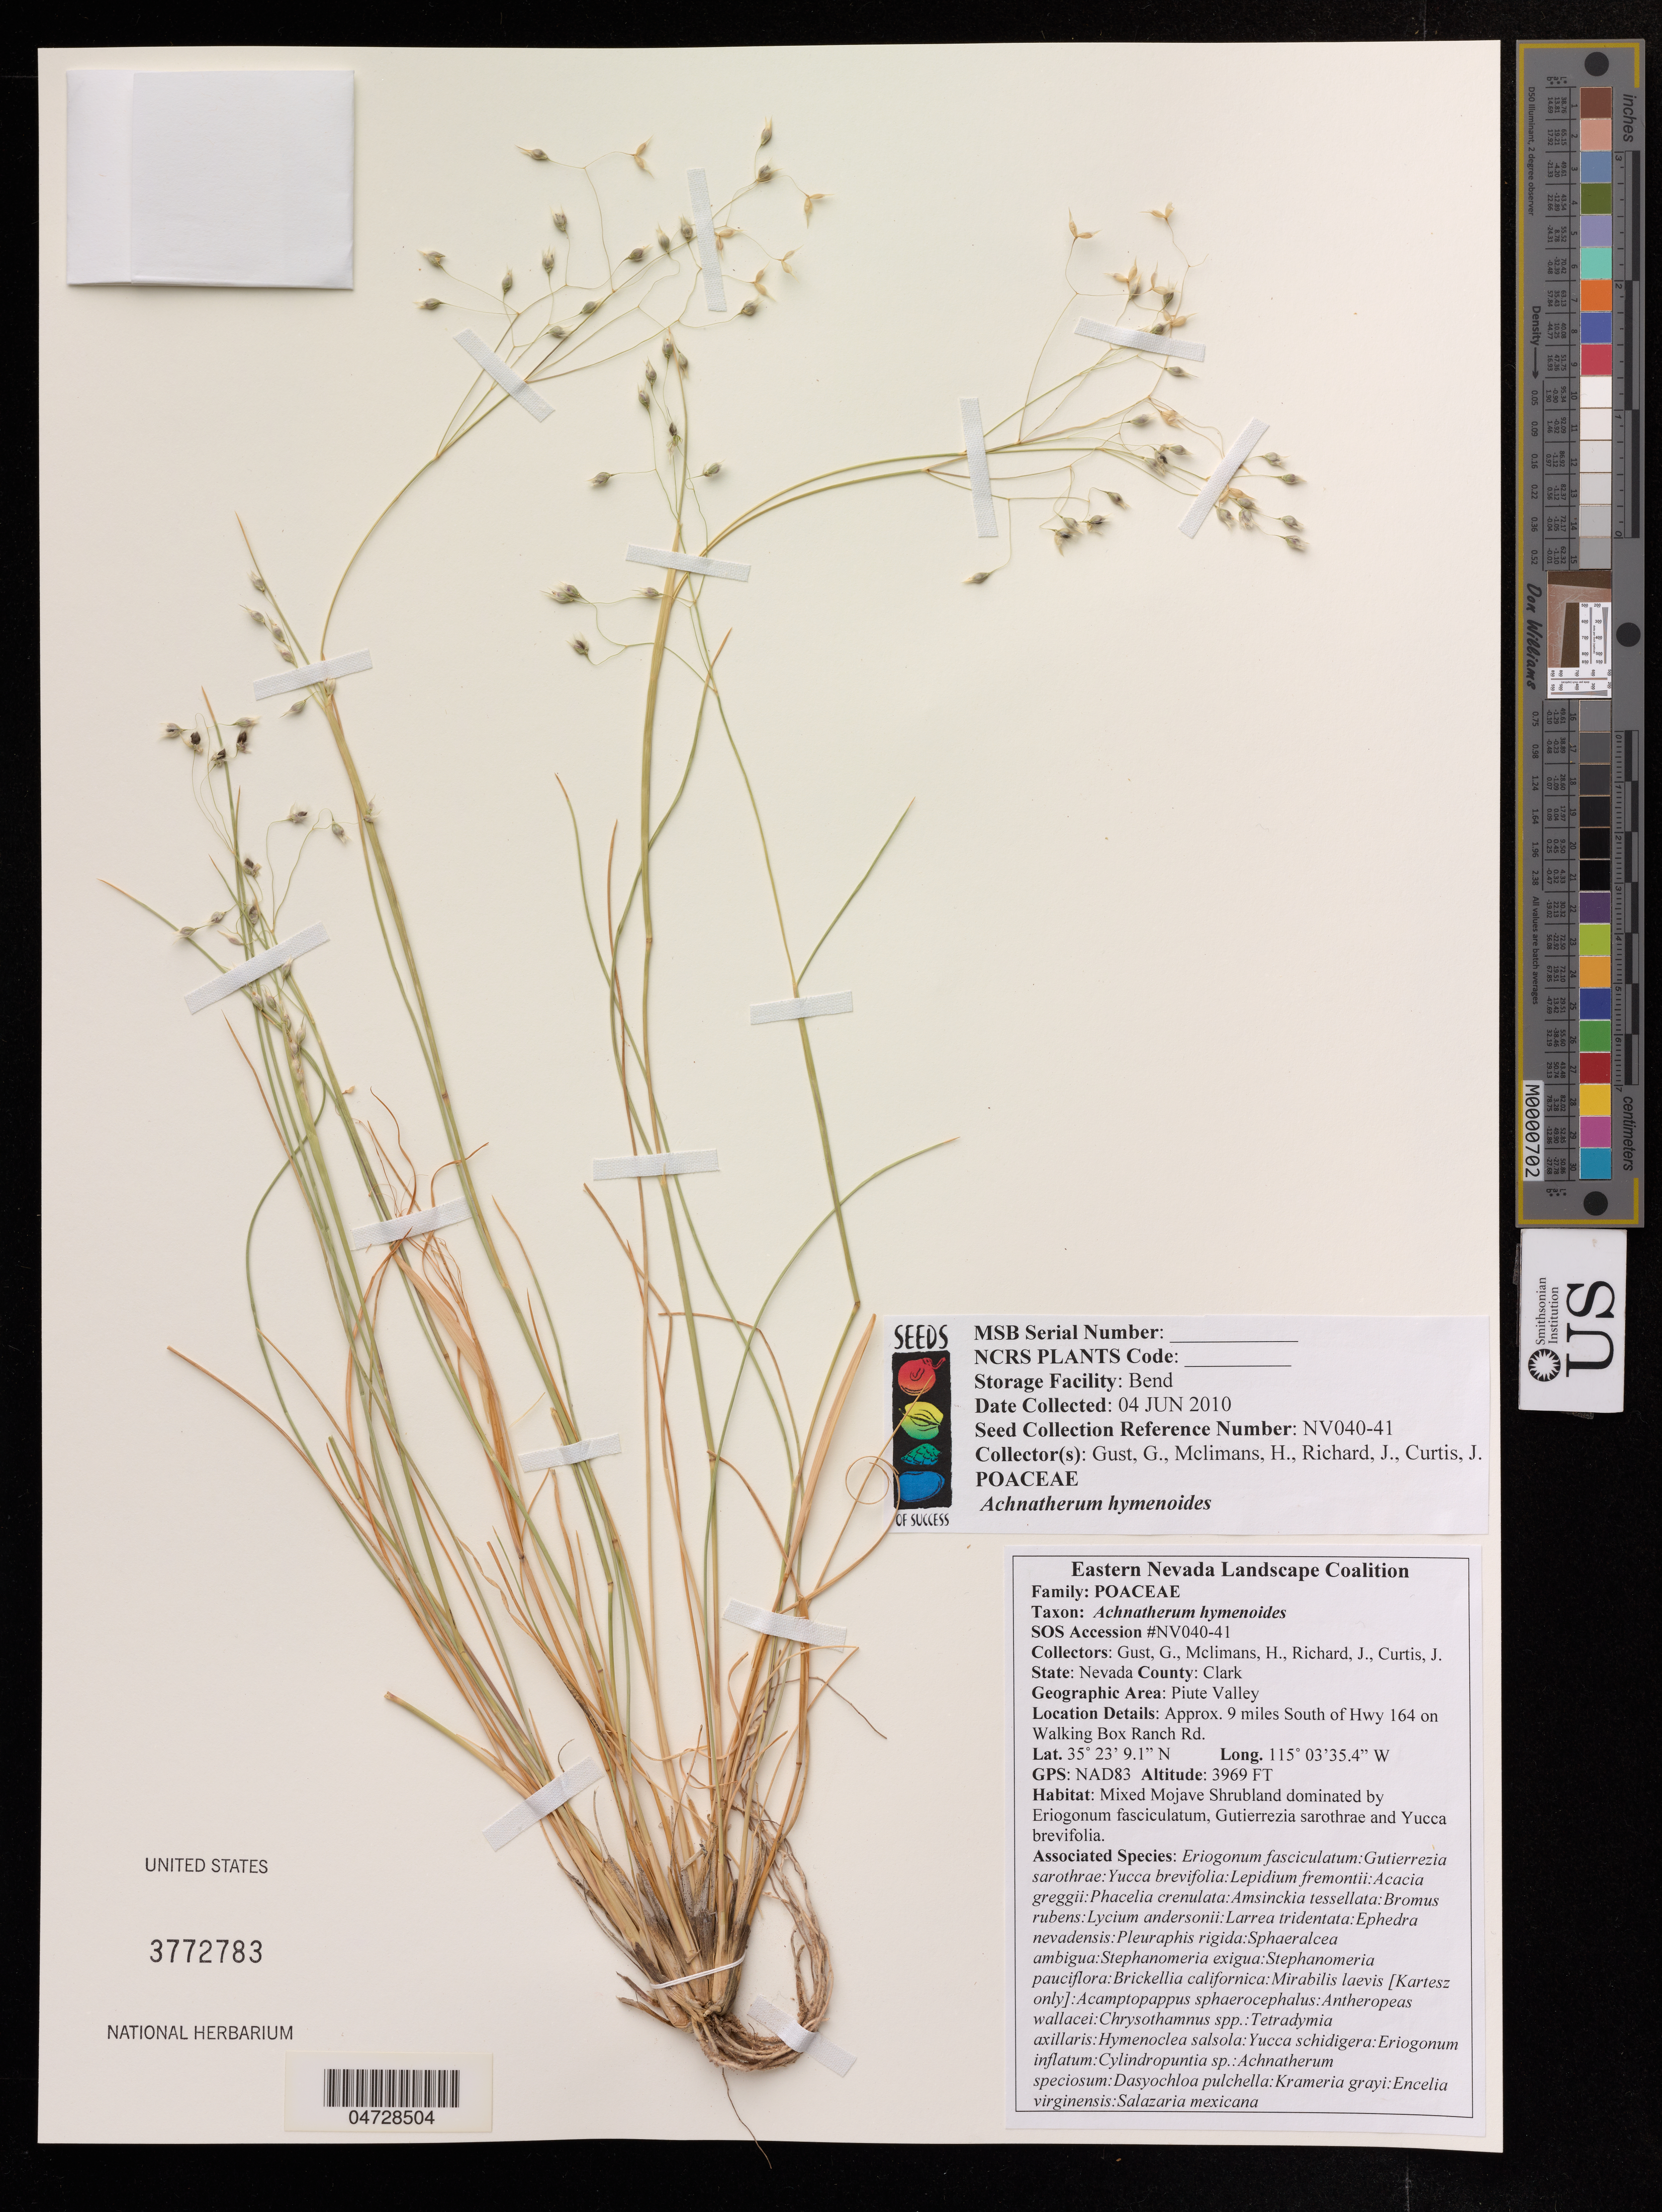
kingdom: Plantae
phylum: Tracheophyta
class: Liliopsida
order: Poales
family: Poaceae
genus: Achnatherum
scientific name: Achnatherum hymenoides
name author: (Roem. & Schult.) Barkworth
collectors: G. Gust, H. McLimans, J. Richard & J. Curtis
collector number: NV040-11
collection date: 2010-06-04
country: United States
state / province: Nevada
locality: County: Clark. Piute Valley. Approx, 9 miles South of Hwy 164 on Walking Box Ranch Rd. County Clark.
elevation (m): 1210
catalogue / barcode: US 3772783